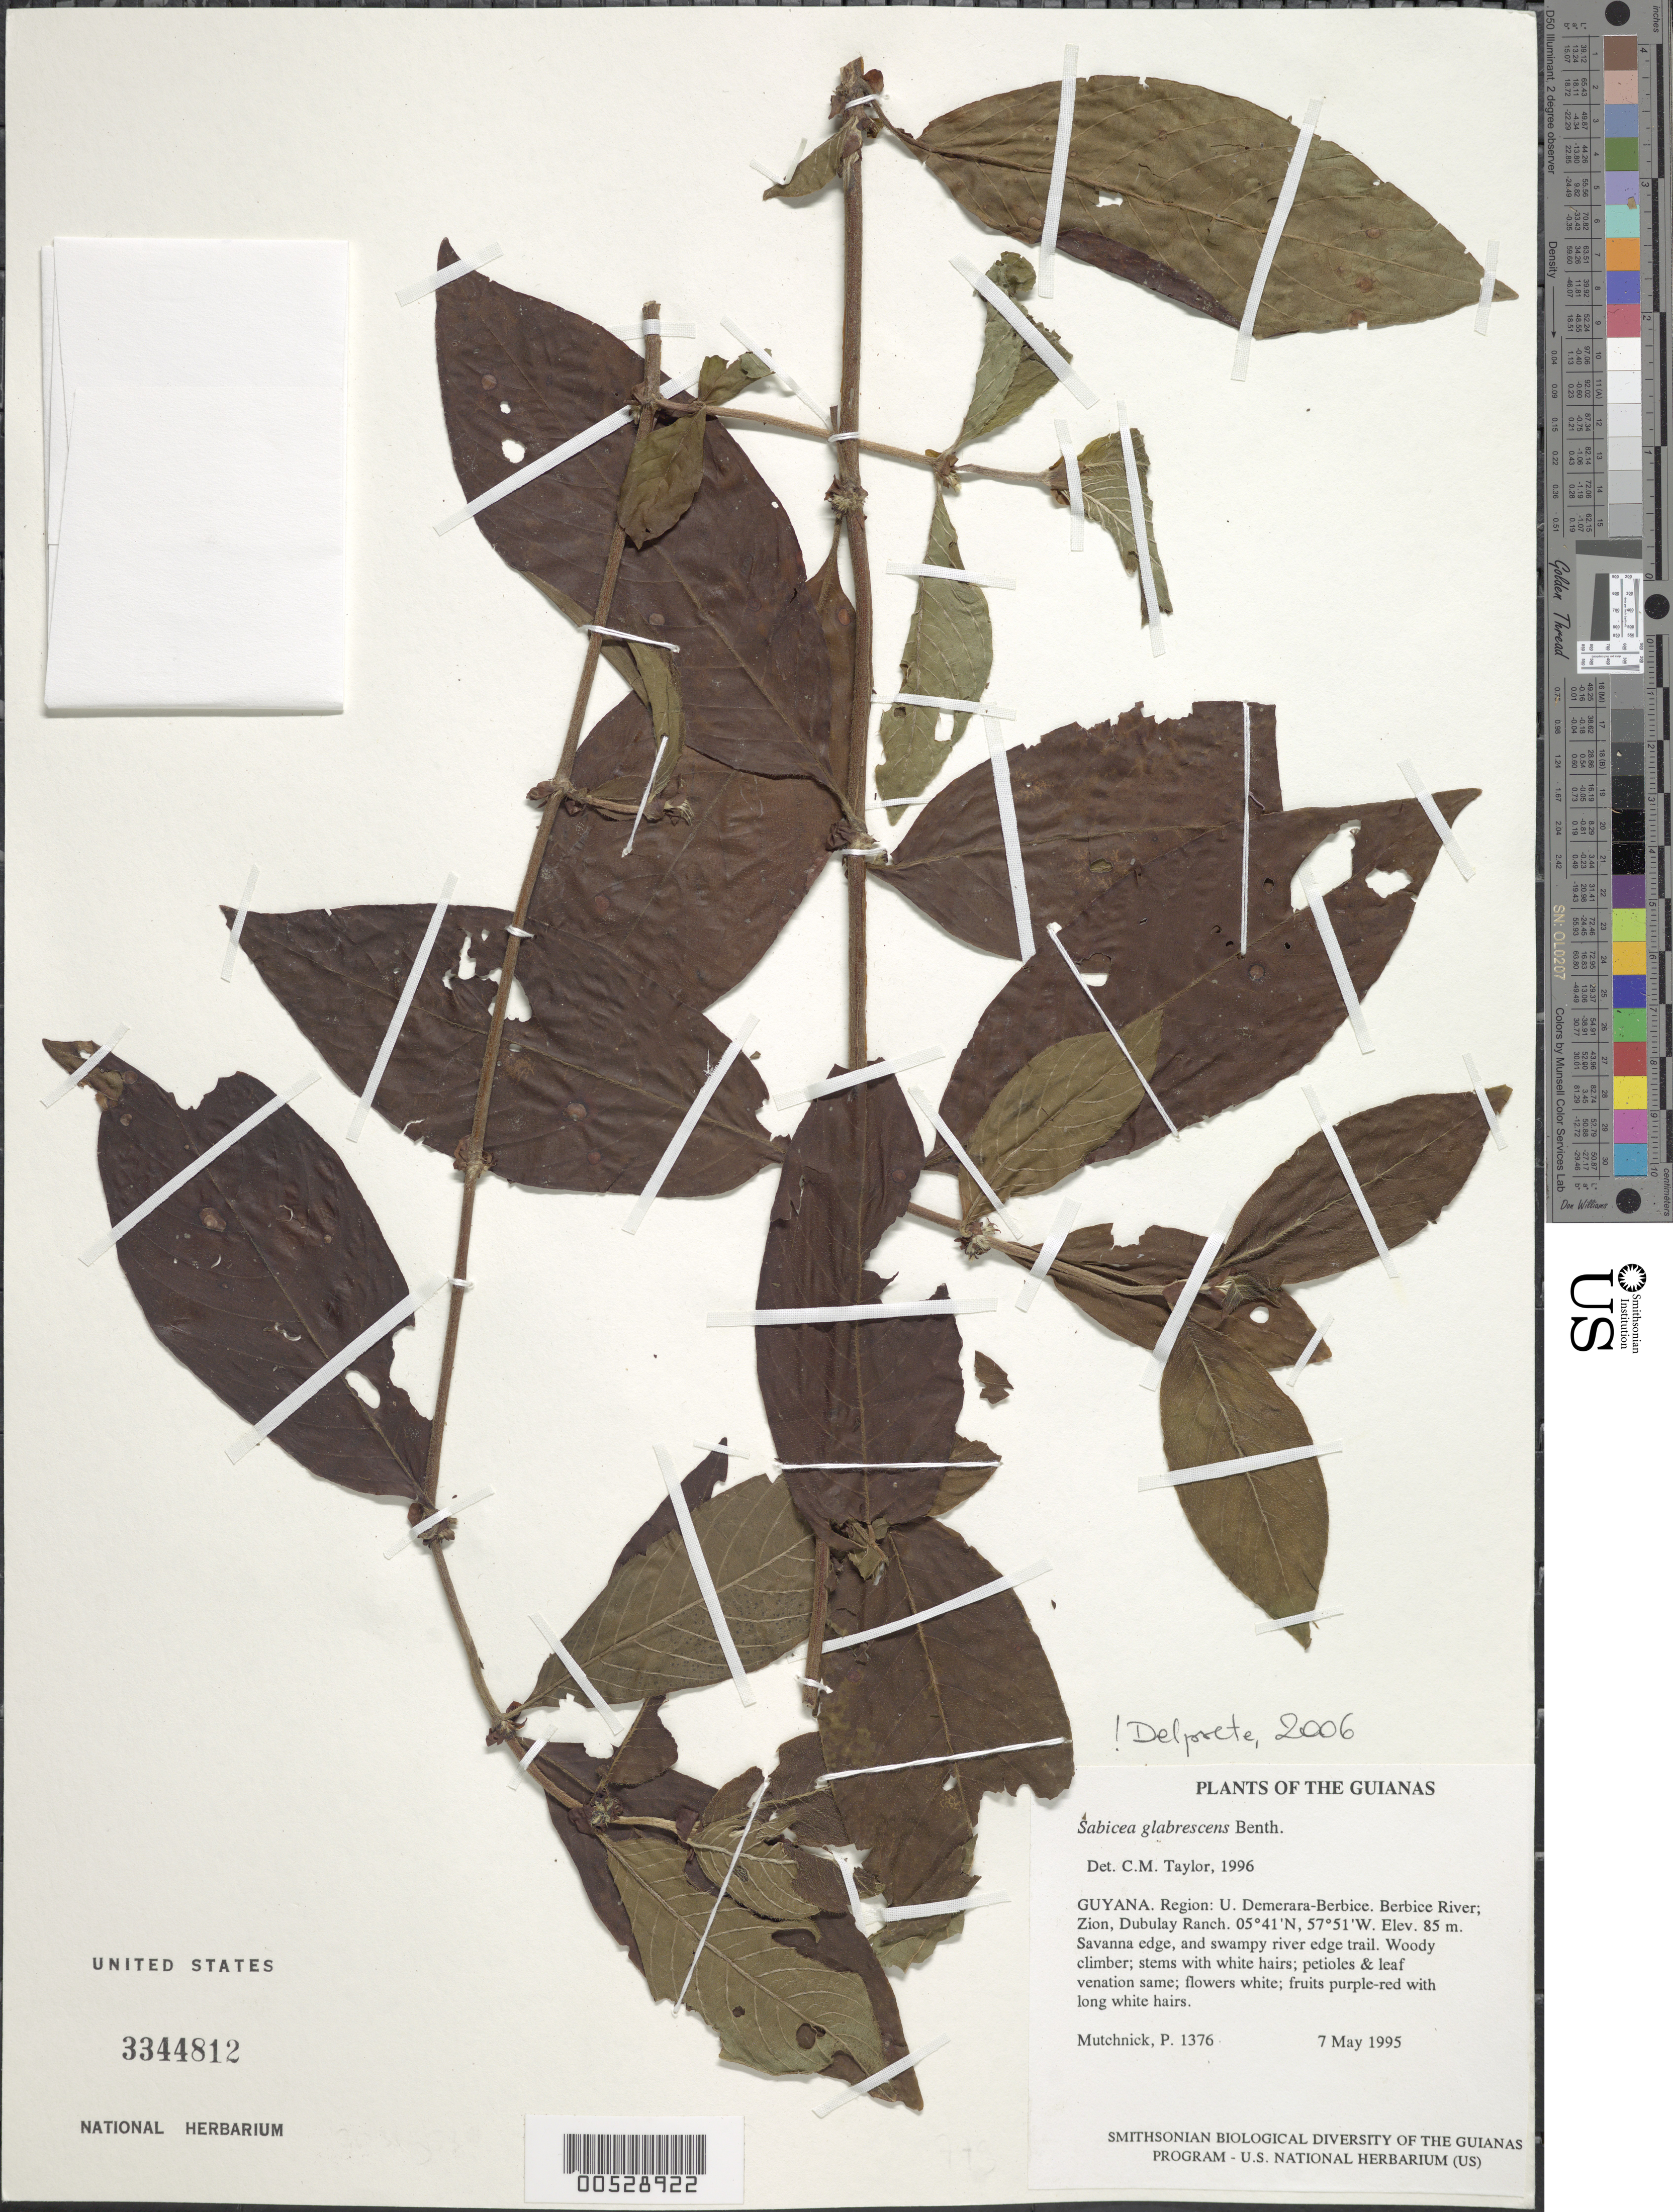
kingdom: Plantae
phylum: Tracheophyta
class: Magnoliopsida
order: Gentianales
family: Rubiaceae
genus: Sabicea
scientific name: Sabicea glabrescens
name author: Benth.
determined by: Delprete, P. G., Herb. de Guyane Cay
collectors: P. Mutchnick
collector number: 1376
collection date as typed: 7 May 1995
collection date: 1995-05-07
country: Guyana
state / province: U. Demerara-Berbice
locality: Berbice River; Zion, Dubulay Ranch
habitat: Savanna edge, and swampy river edge trail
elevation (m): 85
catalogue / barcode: US 3344812